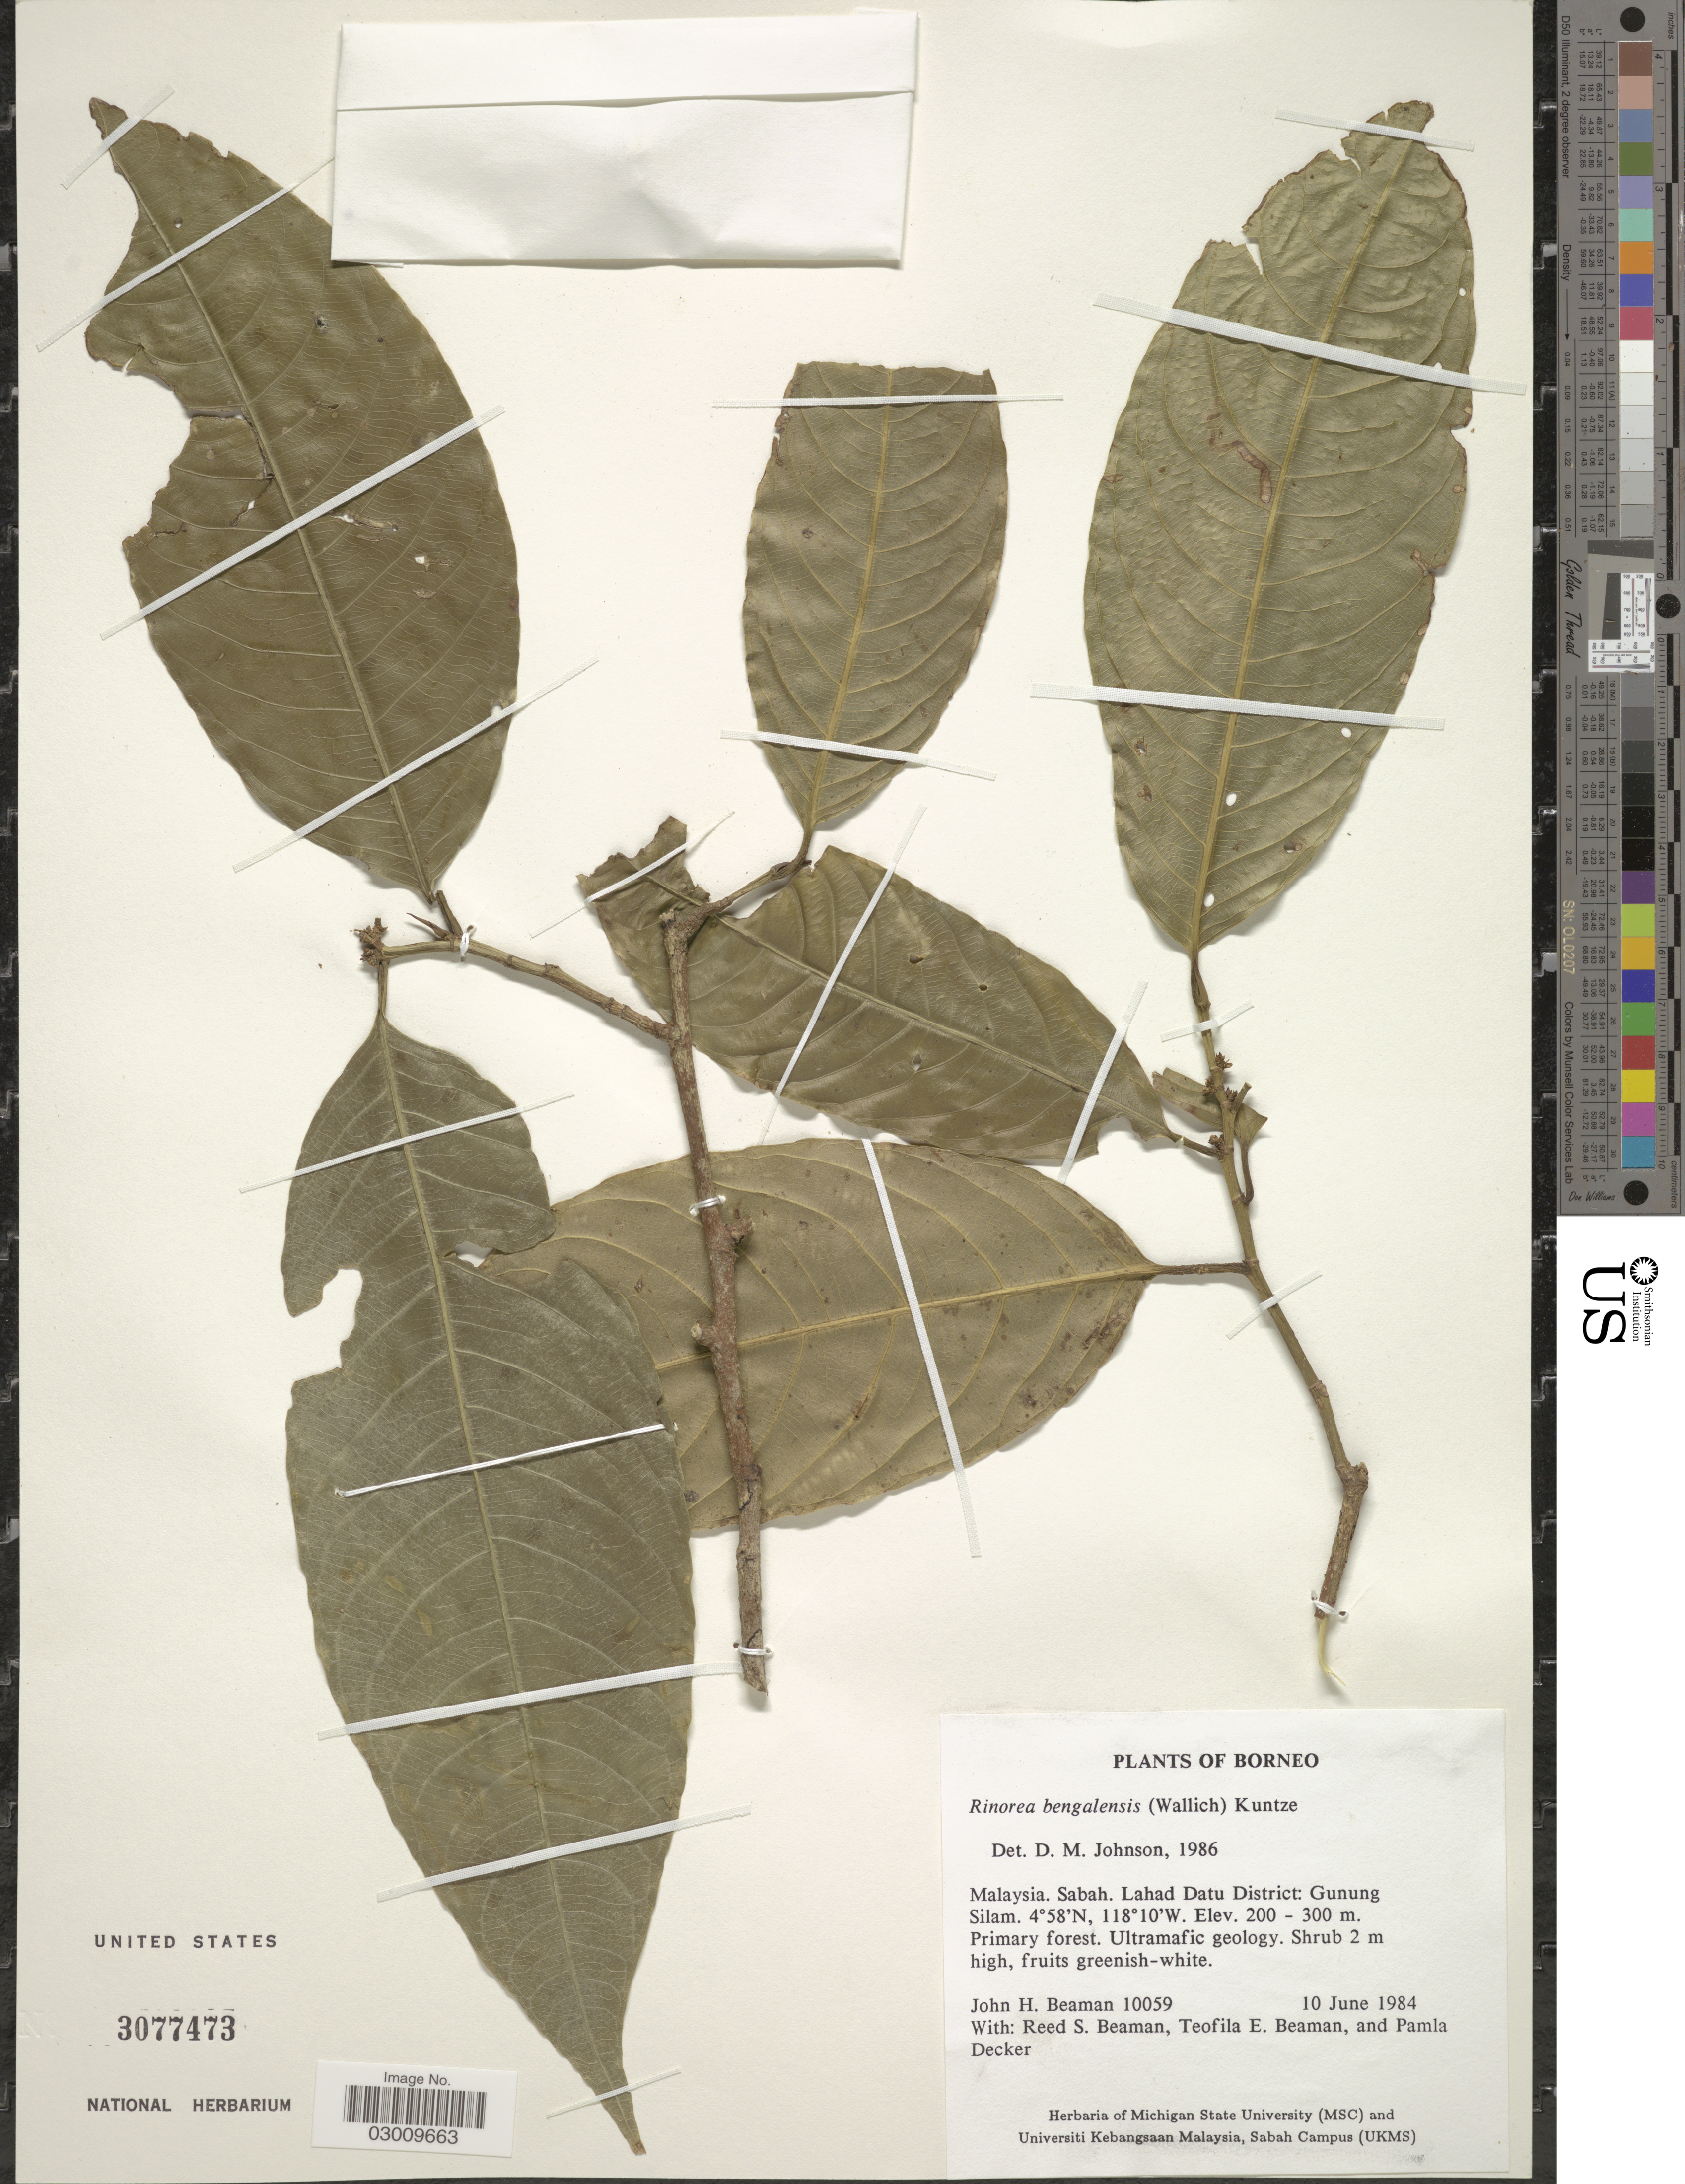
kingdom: Plantae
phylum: Tracheophyta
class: Magnoliopsida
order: Malpighiales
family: Violaceae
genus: Rinorea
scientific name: Rinorea bengalensis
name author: (Wall.) Kuntze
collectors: J. H. Beaman, R. S. Beaman, T. E. Beaman & P. Decker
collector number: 10059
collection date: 1984-06-10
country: Malaysia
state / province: Sabah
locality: Borneo. Lahad Datu District: Gunung Silam.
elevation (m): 200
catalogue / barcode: US 3077473